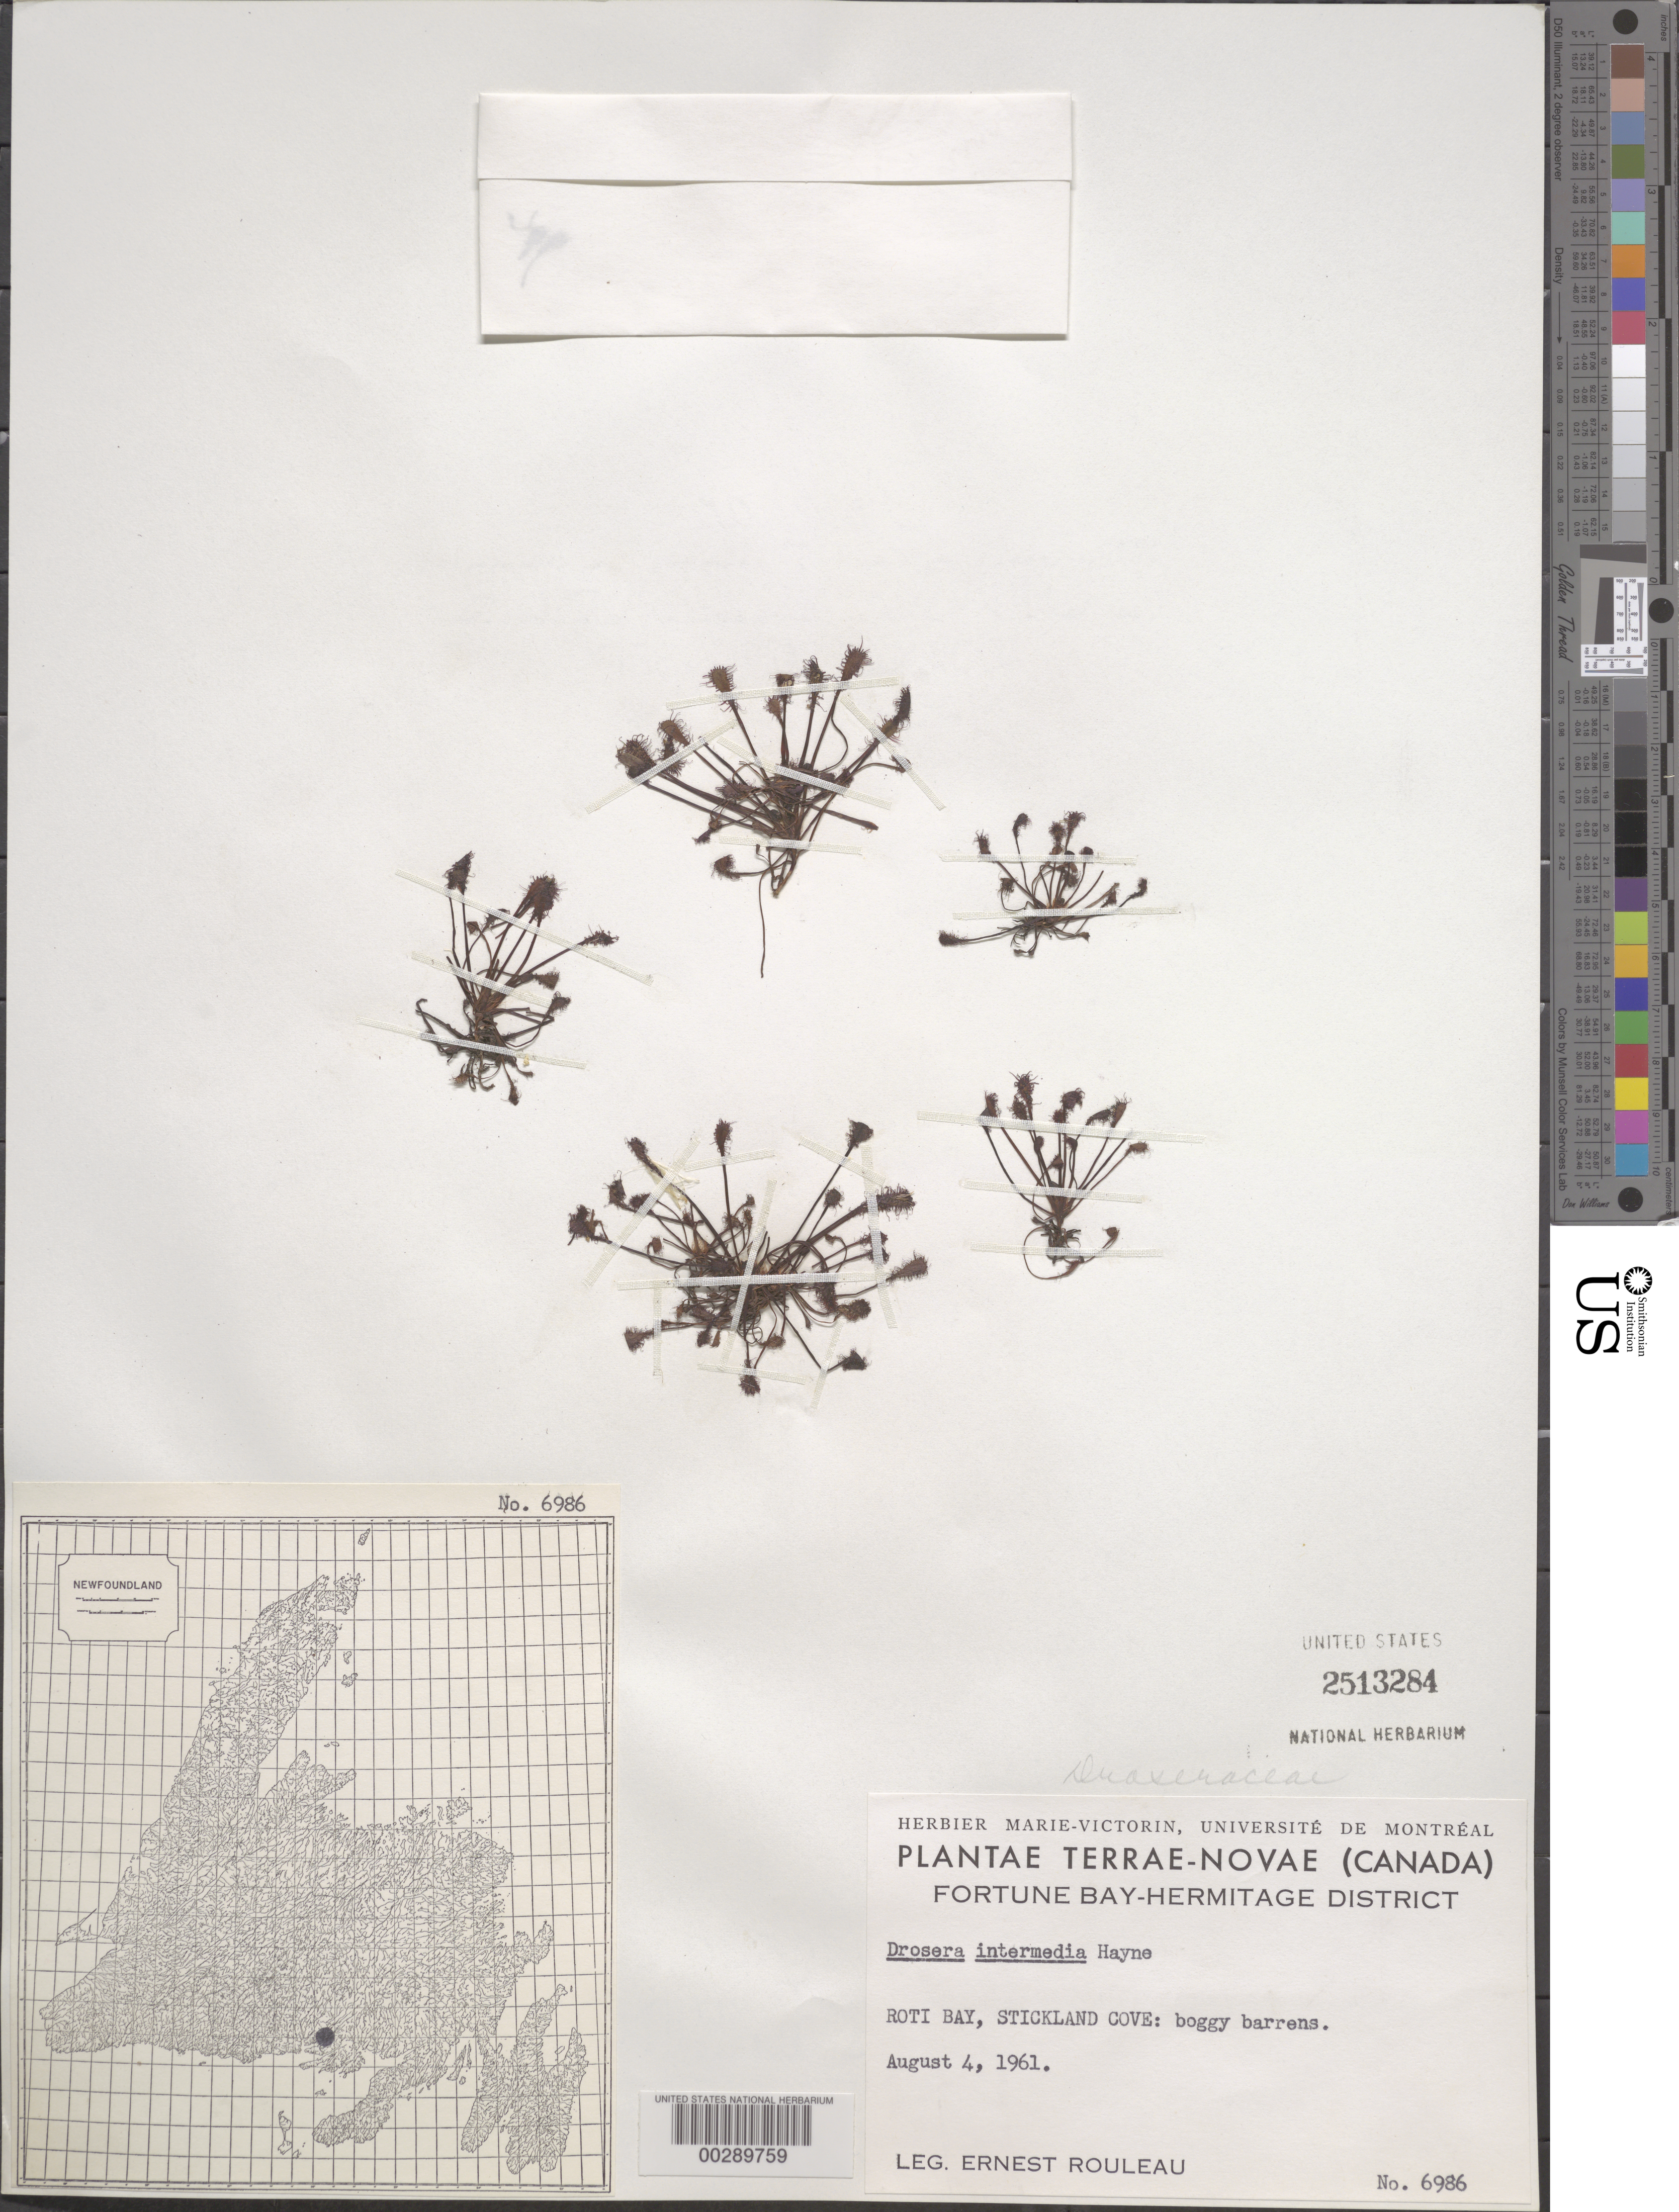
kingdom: Plantae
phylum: Tracheophyta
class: Magnoliopsida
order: Caryophyllales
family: Droseraceae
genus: Drosera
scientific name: Drosera intermedia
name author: Hayne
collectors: E. Rouleau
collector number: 6986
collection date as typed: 04 Aug 1961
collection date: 1961-08-04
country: Canada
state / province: Newfoundland and Labrador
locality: Fortune bay-hermitage dist., roti bay, stickland cove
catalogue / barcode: US 2513284